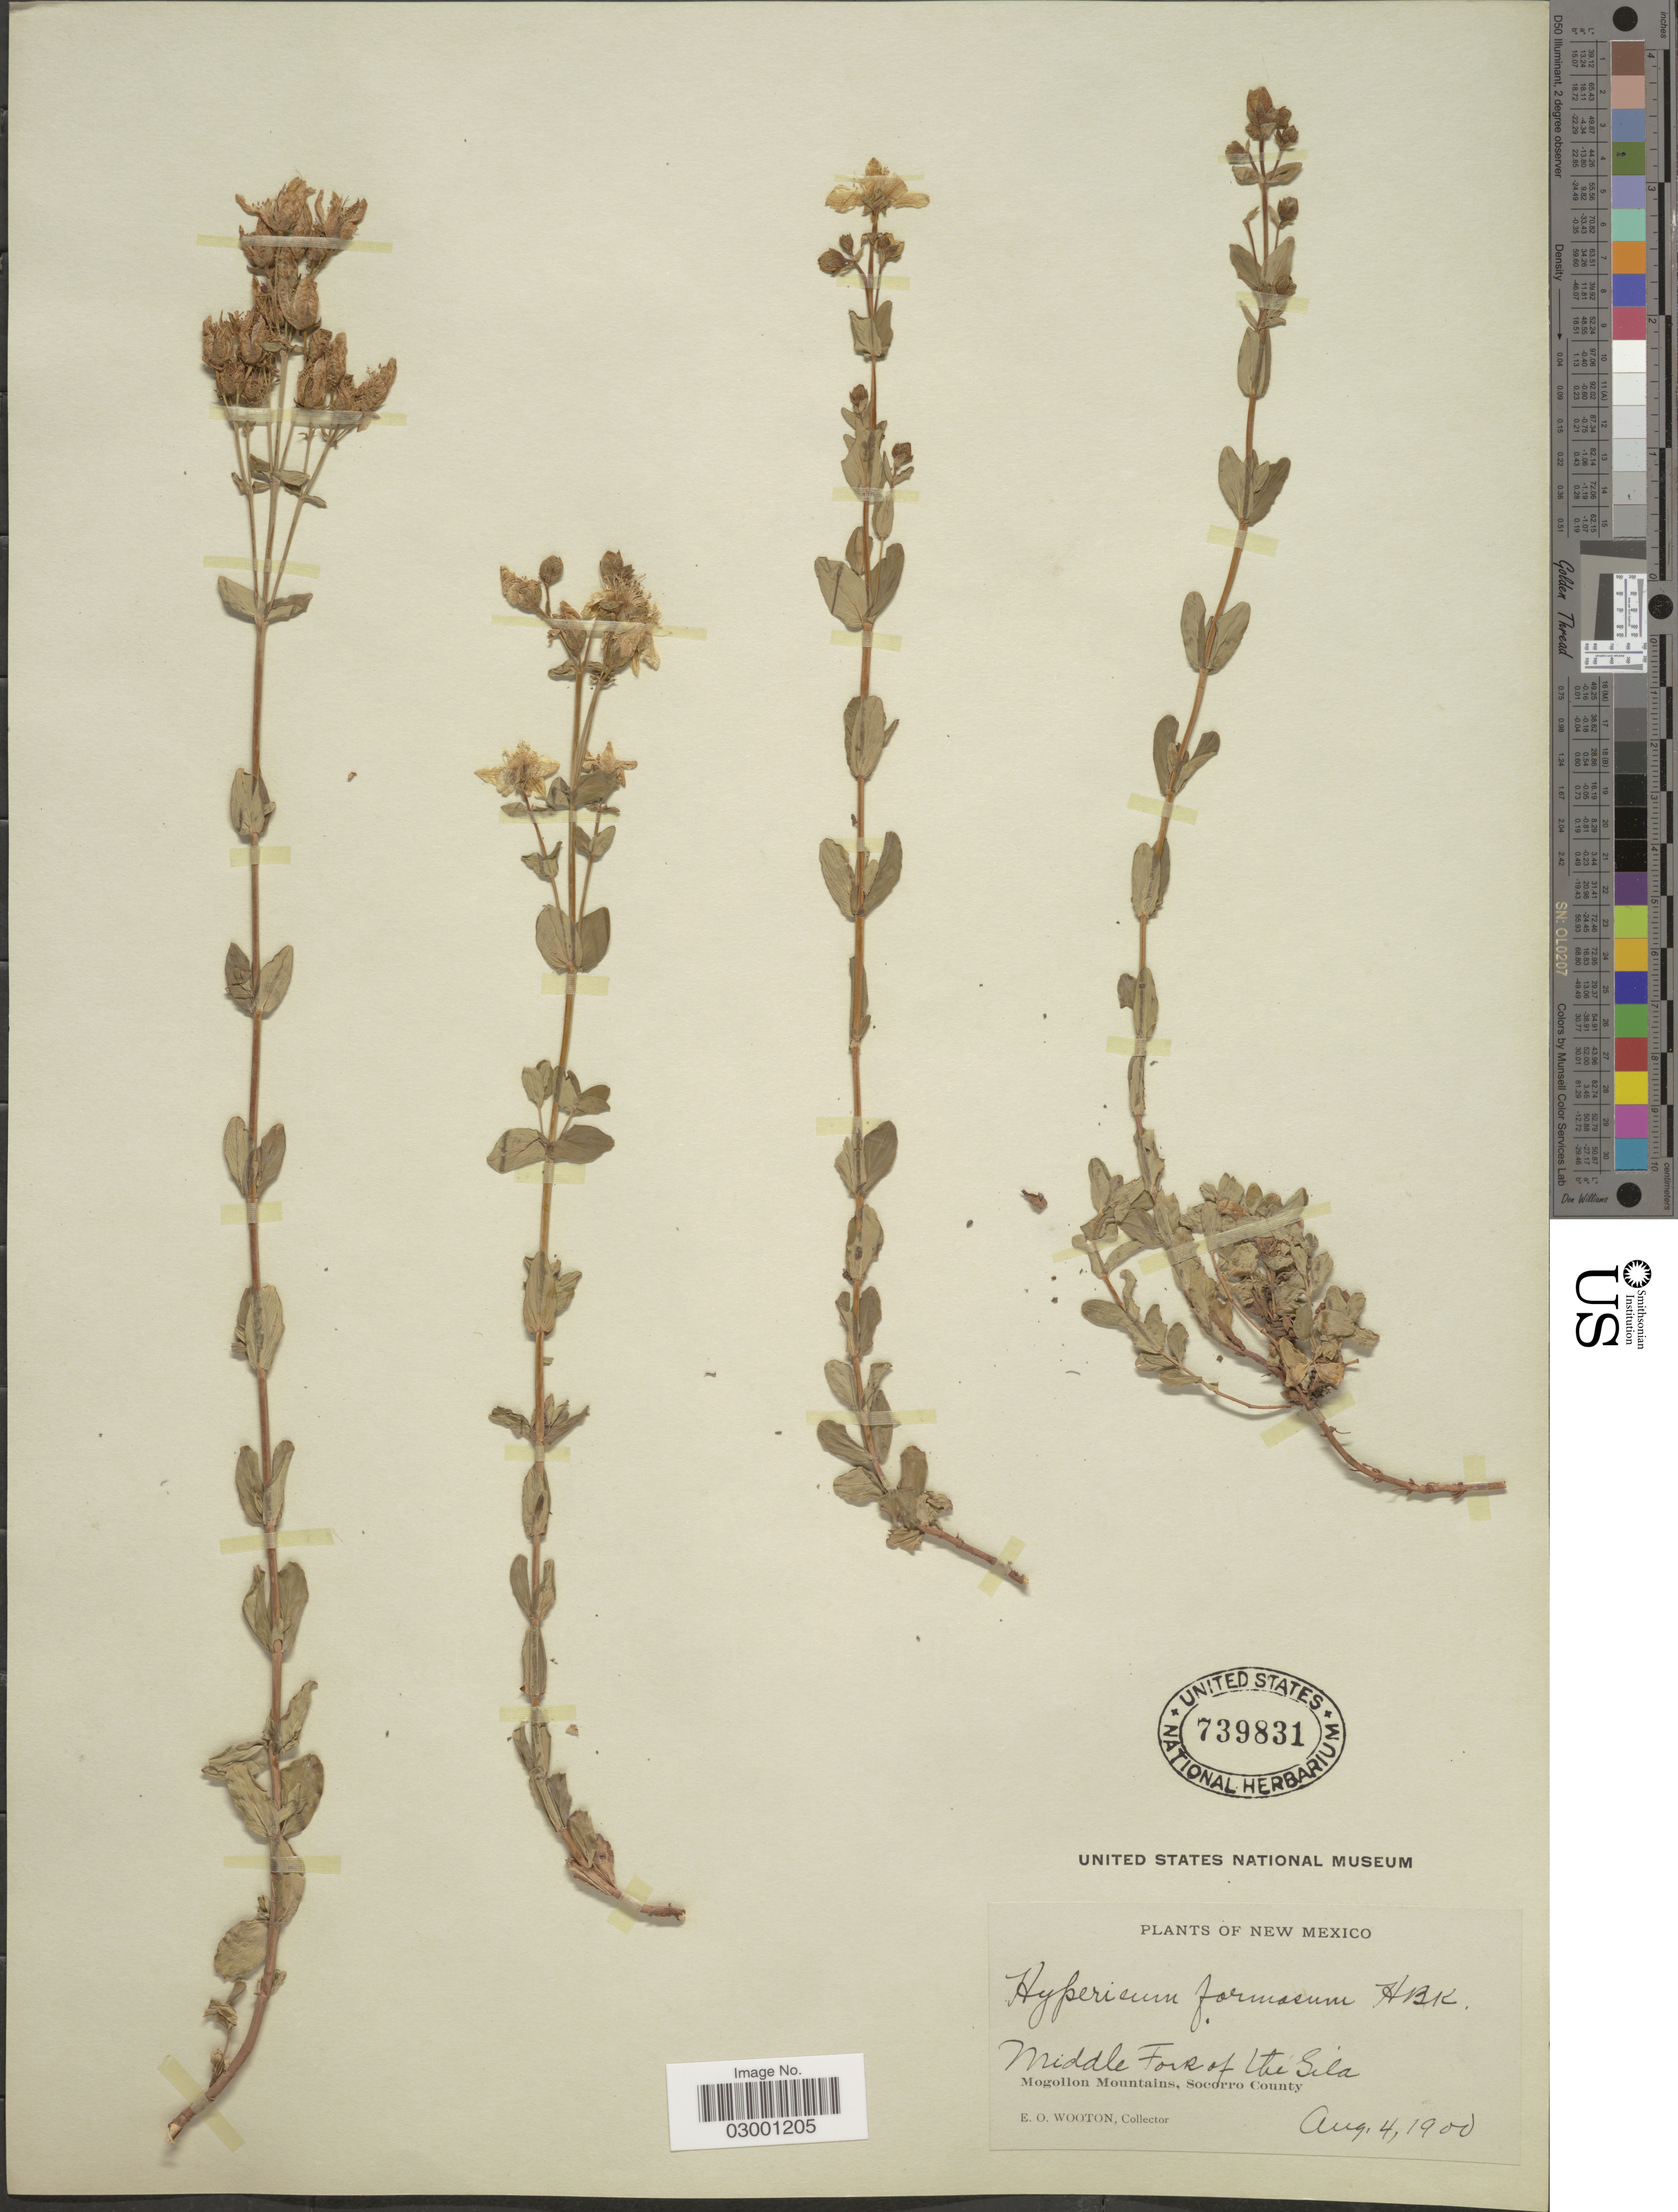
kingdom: Plantae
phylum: Tracheophyta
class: Magnoliopsida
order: Malpighiales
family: Hypericaceae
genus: Hypericum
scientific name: Hypericum formosum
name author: Kunth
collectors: E. O. Wooton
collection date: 1900-08-04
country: United States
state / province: New Mexico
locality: Middle Fork of The Sila, Mogollon Mountains, Socorro County.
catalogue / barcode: US 739831